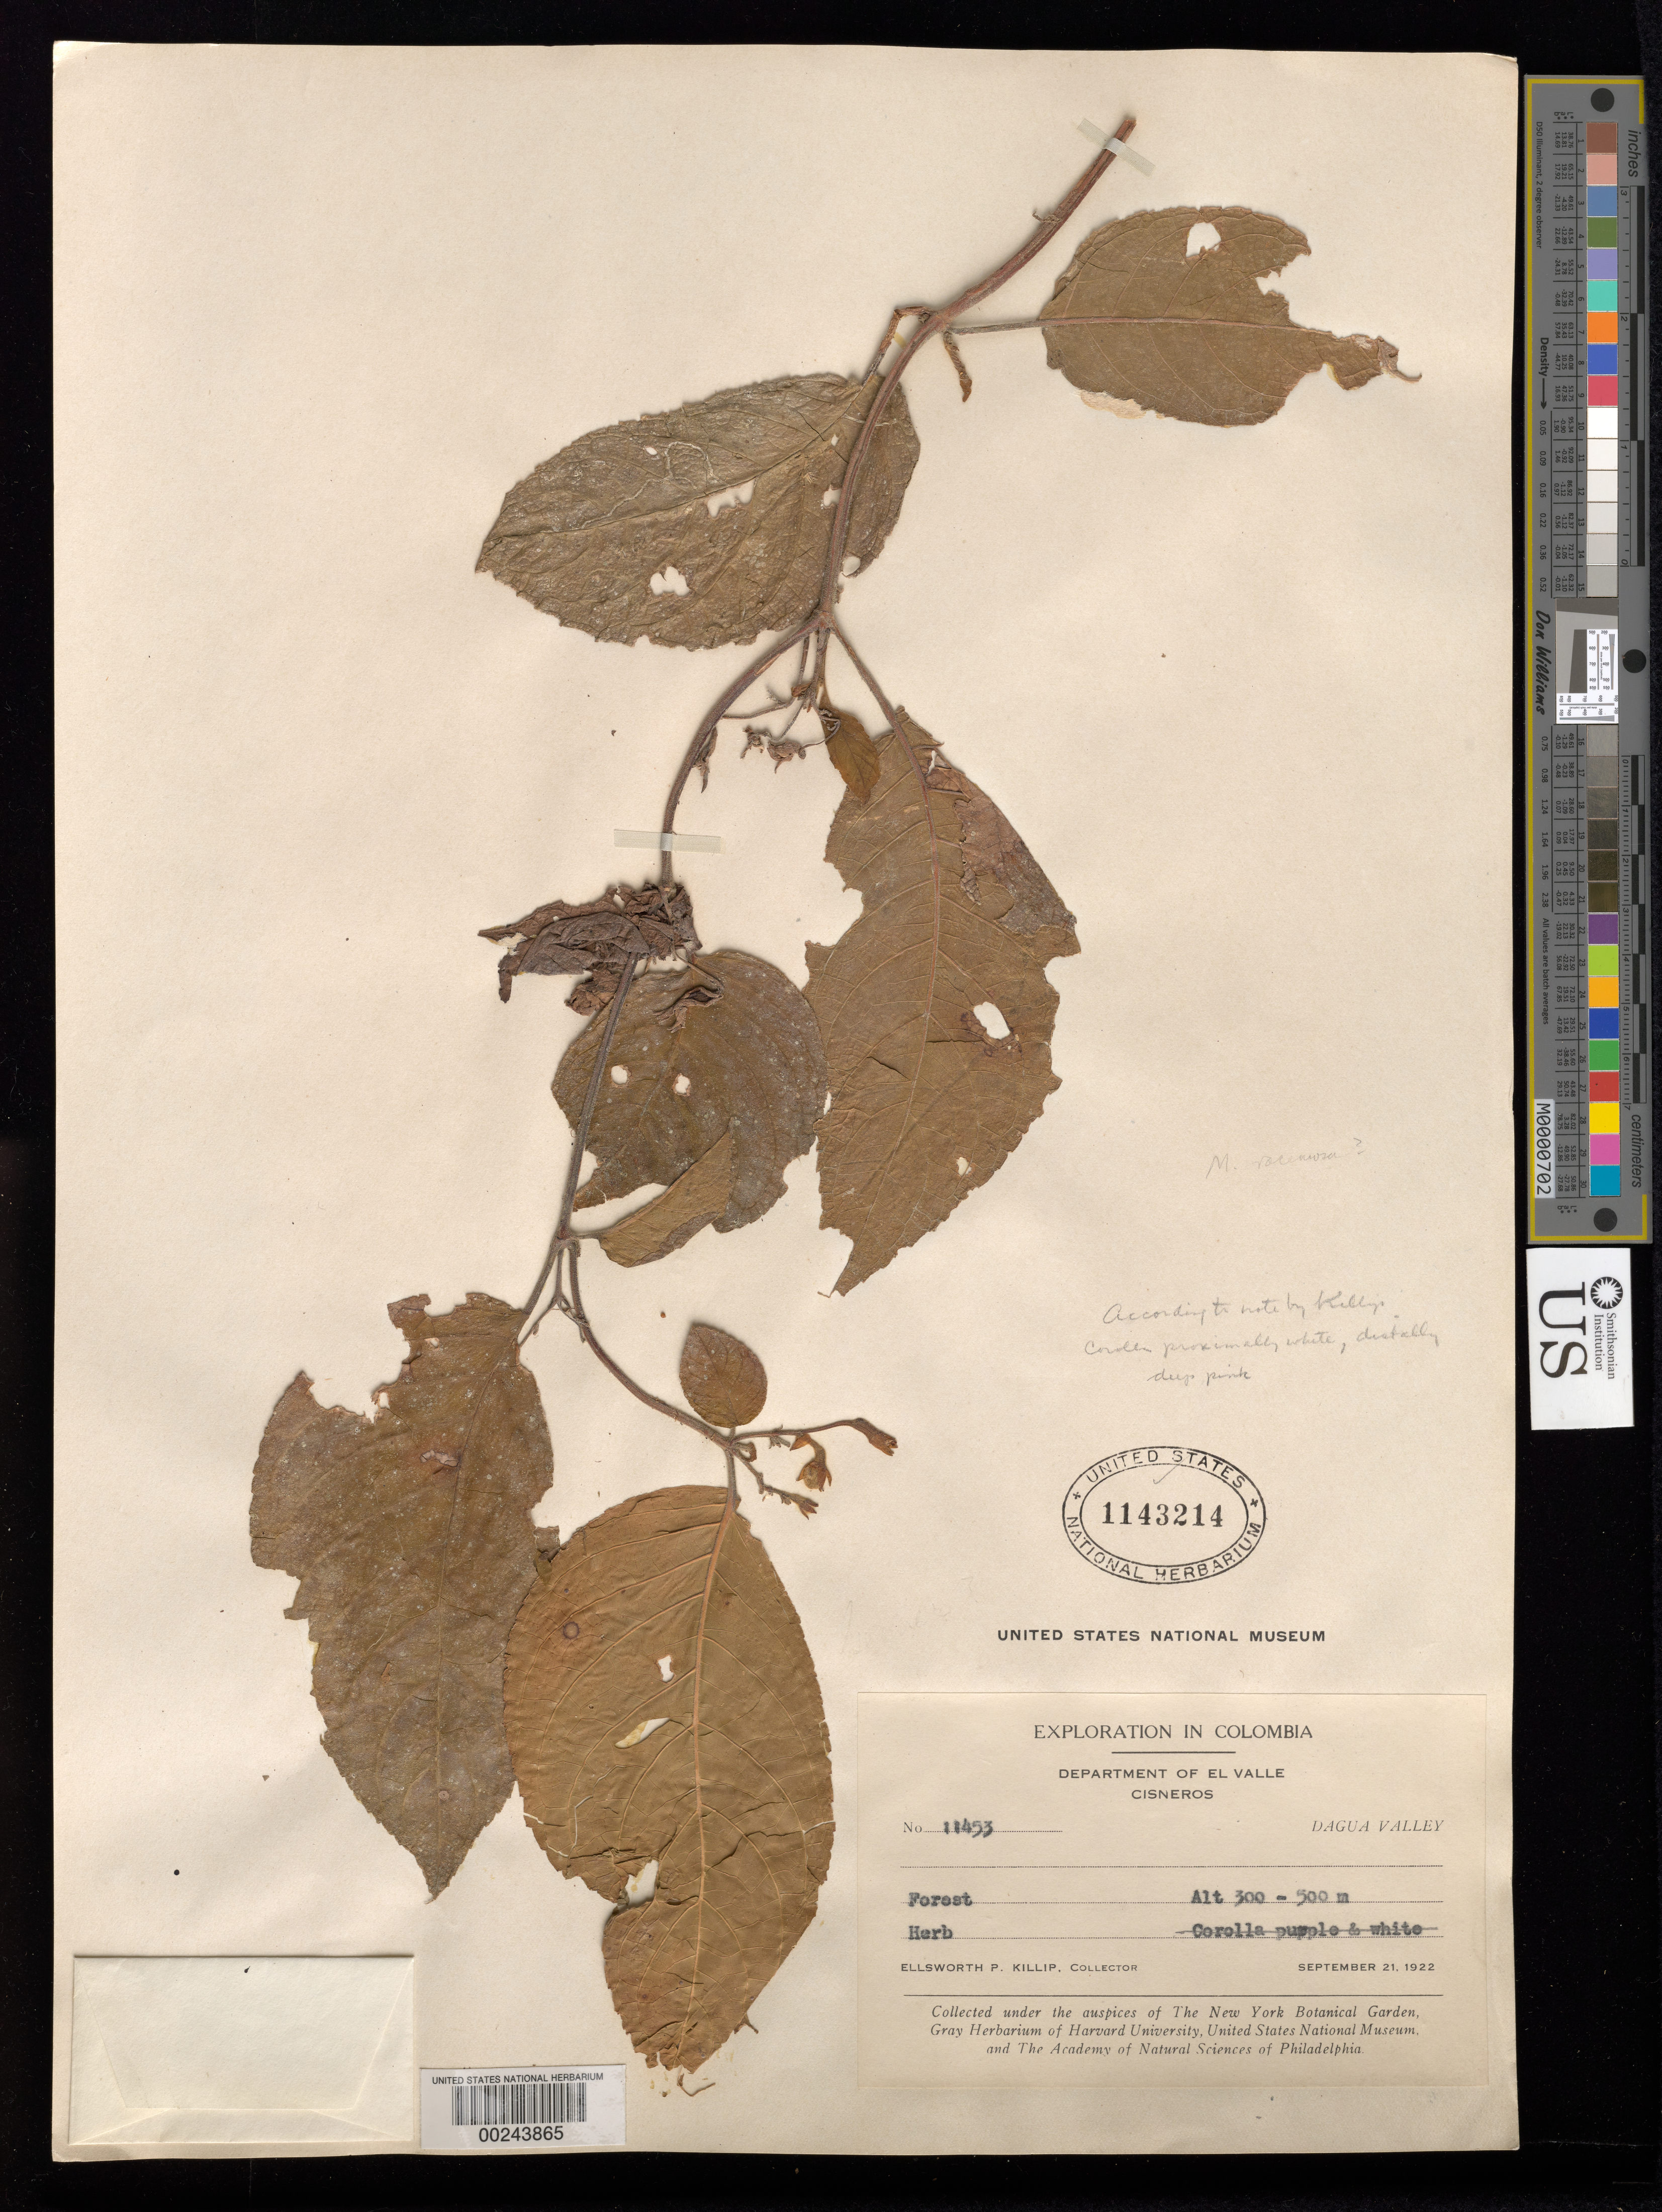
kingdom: Plantae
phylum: Tracheophyta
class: Magnoliopsida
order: Lamiales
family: Gesneriaceae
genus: Monopyle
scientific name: Monopyle sp.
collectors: E. P. Killip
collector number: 11453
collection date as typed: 21 Sep 1922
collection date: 1922-09-21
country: Colombia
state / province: Valle del Cauca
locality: Cisneros, Dagua Valley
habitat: Forest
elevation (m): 300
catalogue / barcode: US 1143214